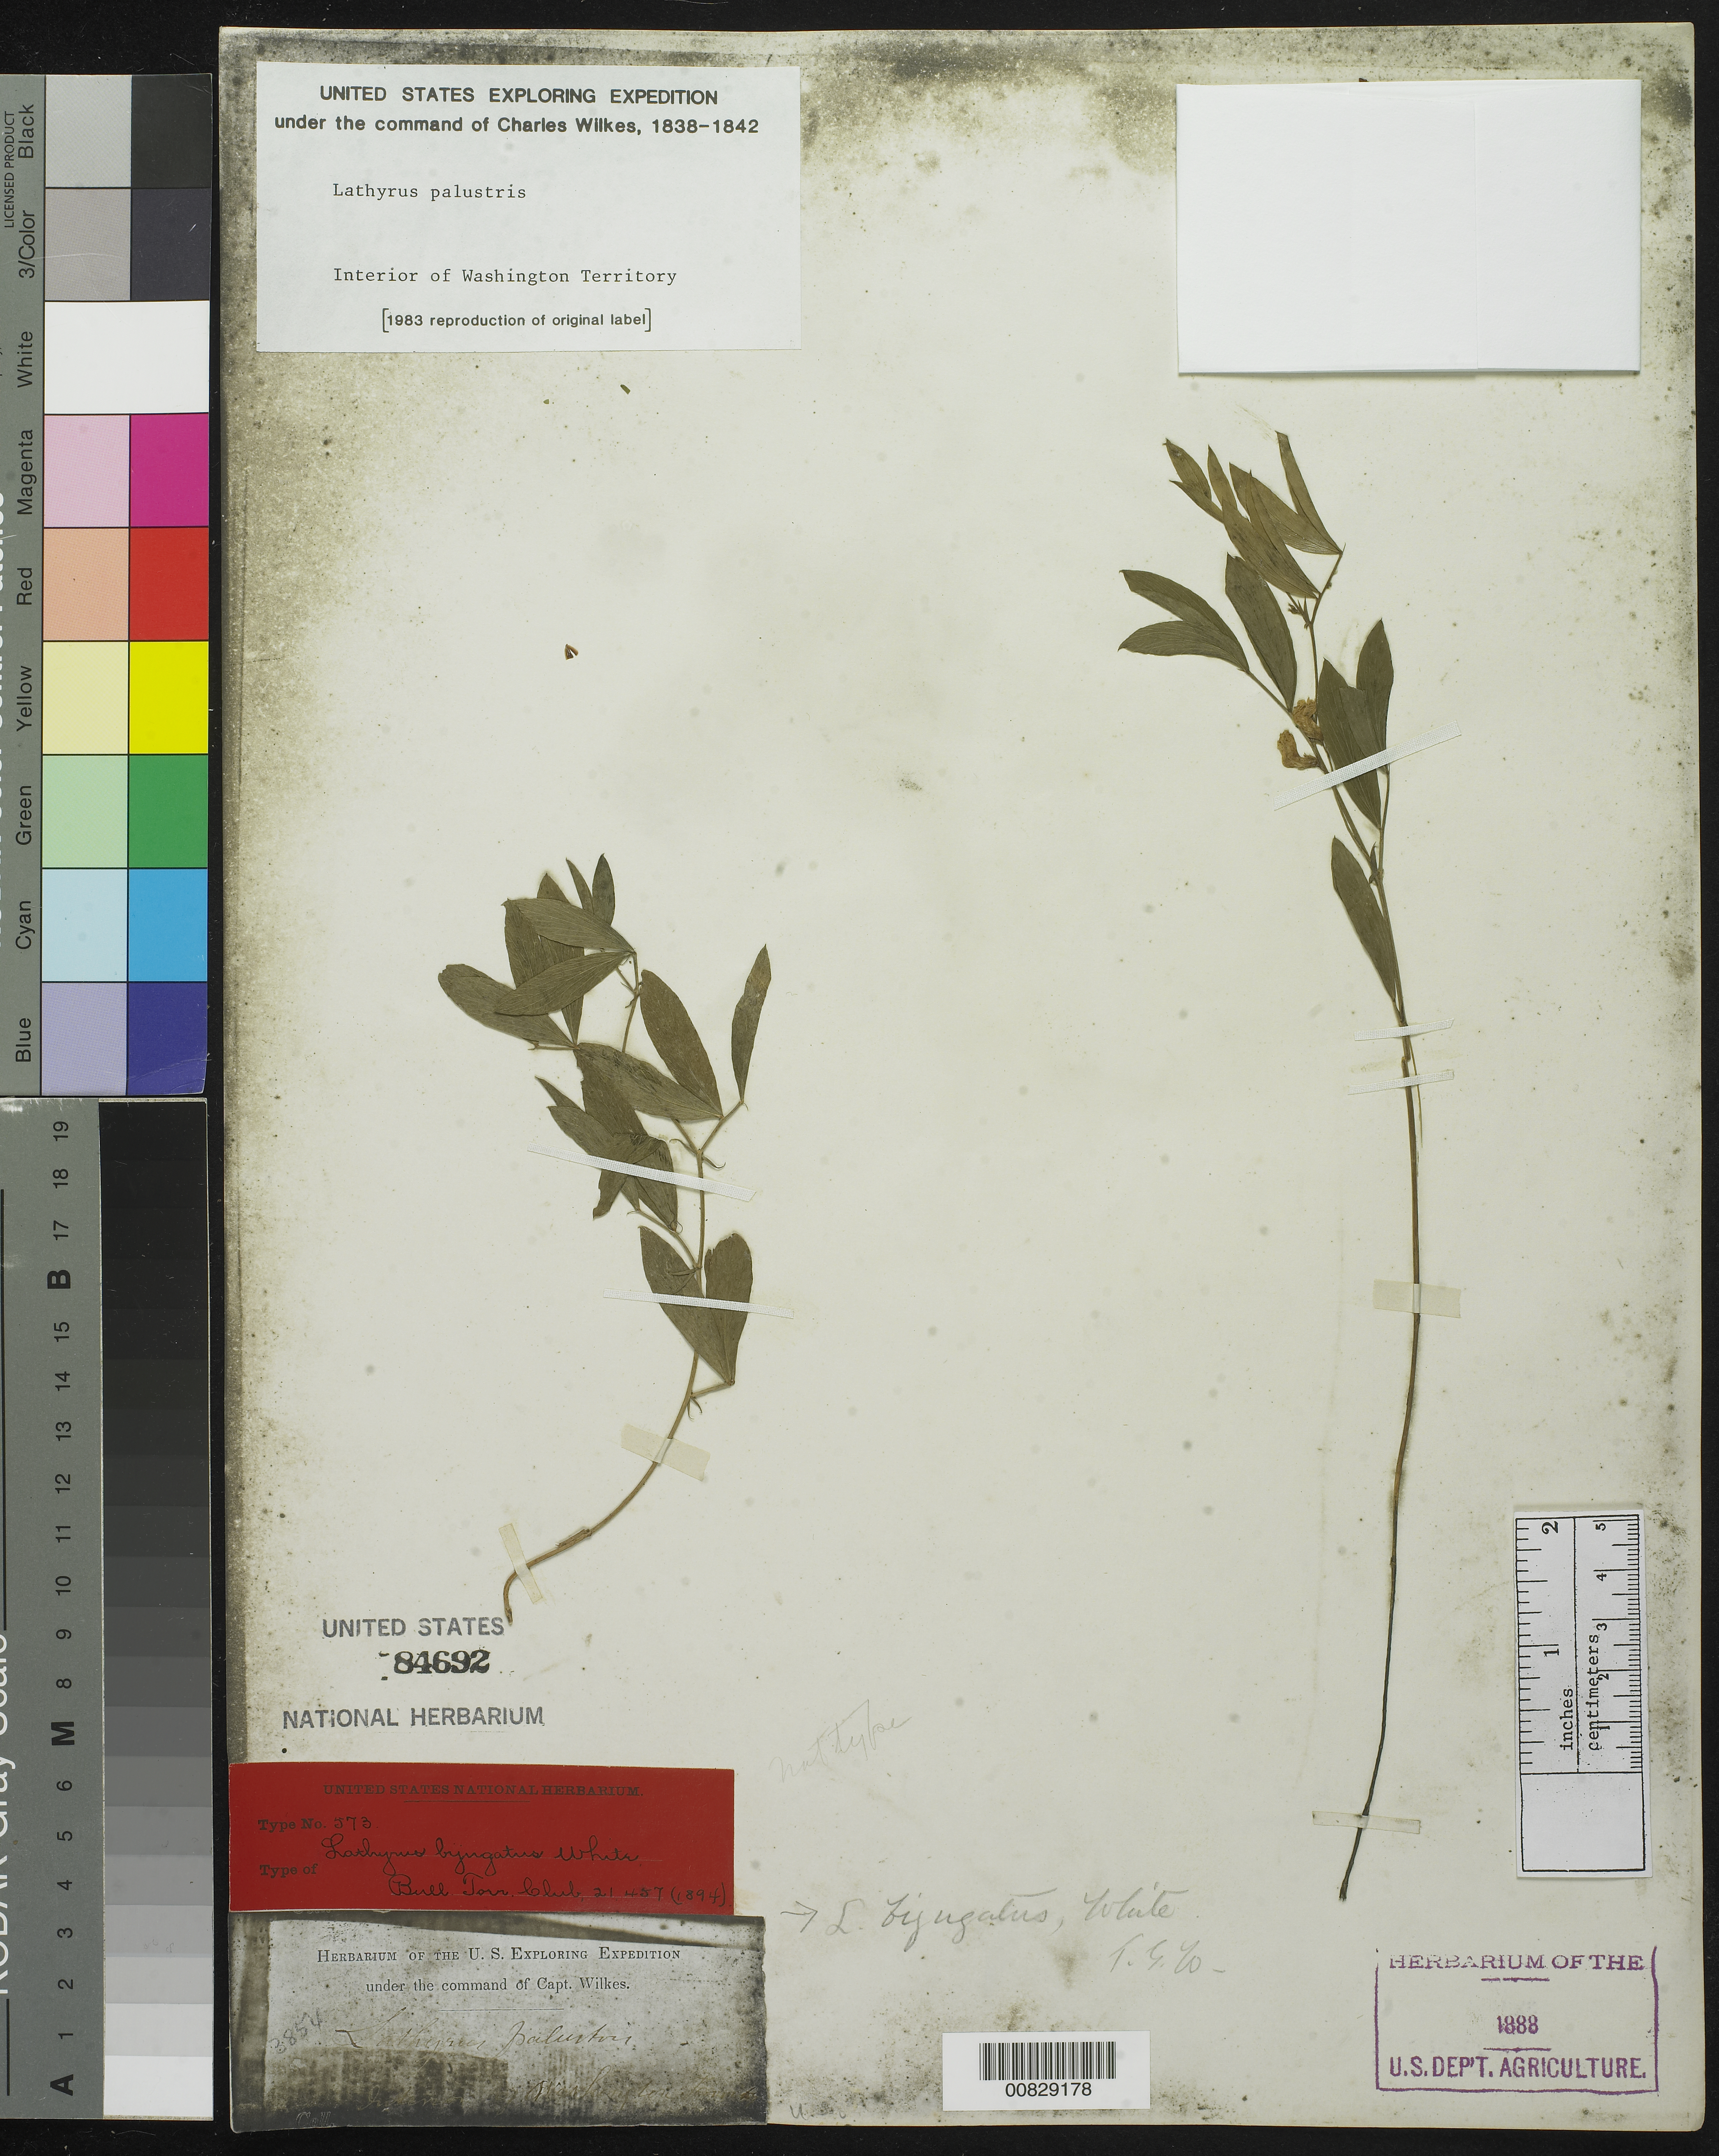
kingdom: Plantae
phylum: Tracheophyta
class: Magnoliopsida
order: Fabales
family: Fabaceae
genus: Lathyrus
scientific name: Lathyrus bijugatus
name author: T.G. White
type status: Possible Syntype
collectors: Wilkes Explor. Exped.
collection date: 1838/1842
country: United States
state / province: Washington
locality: Interior of Washington Territory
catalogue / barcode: US 84692